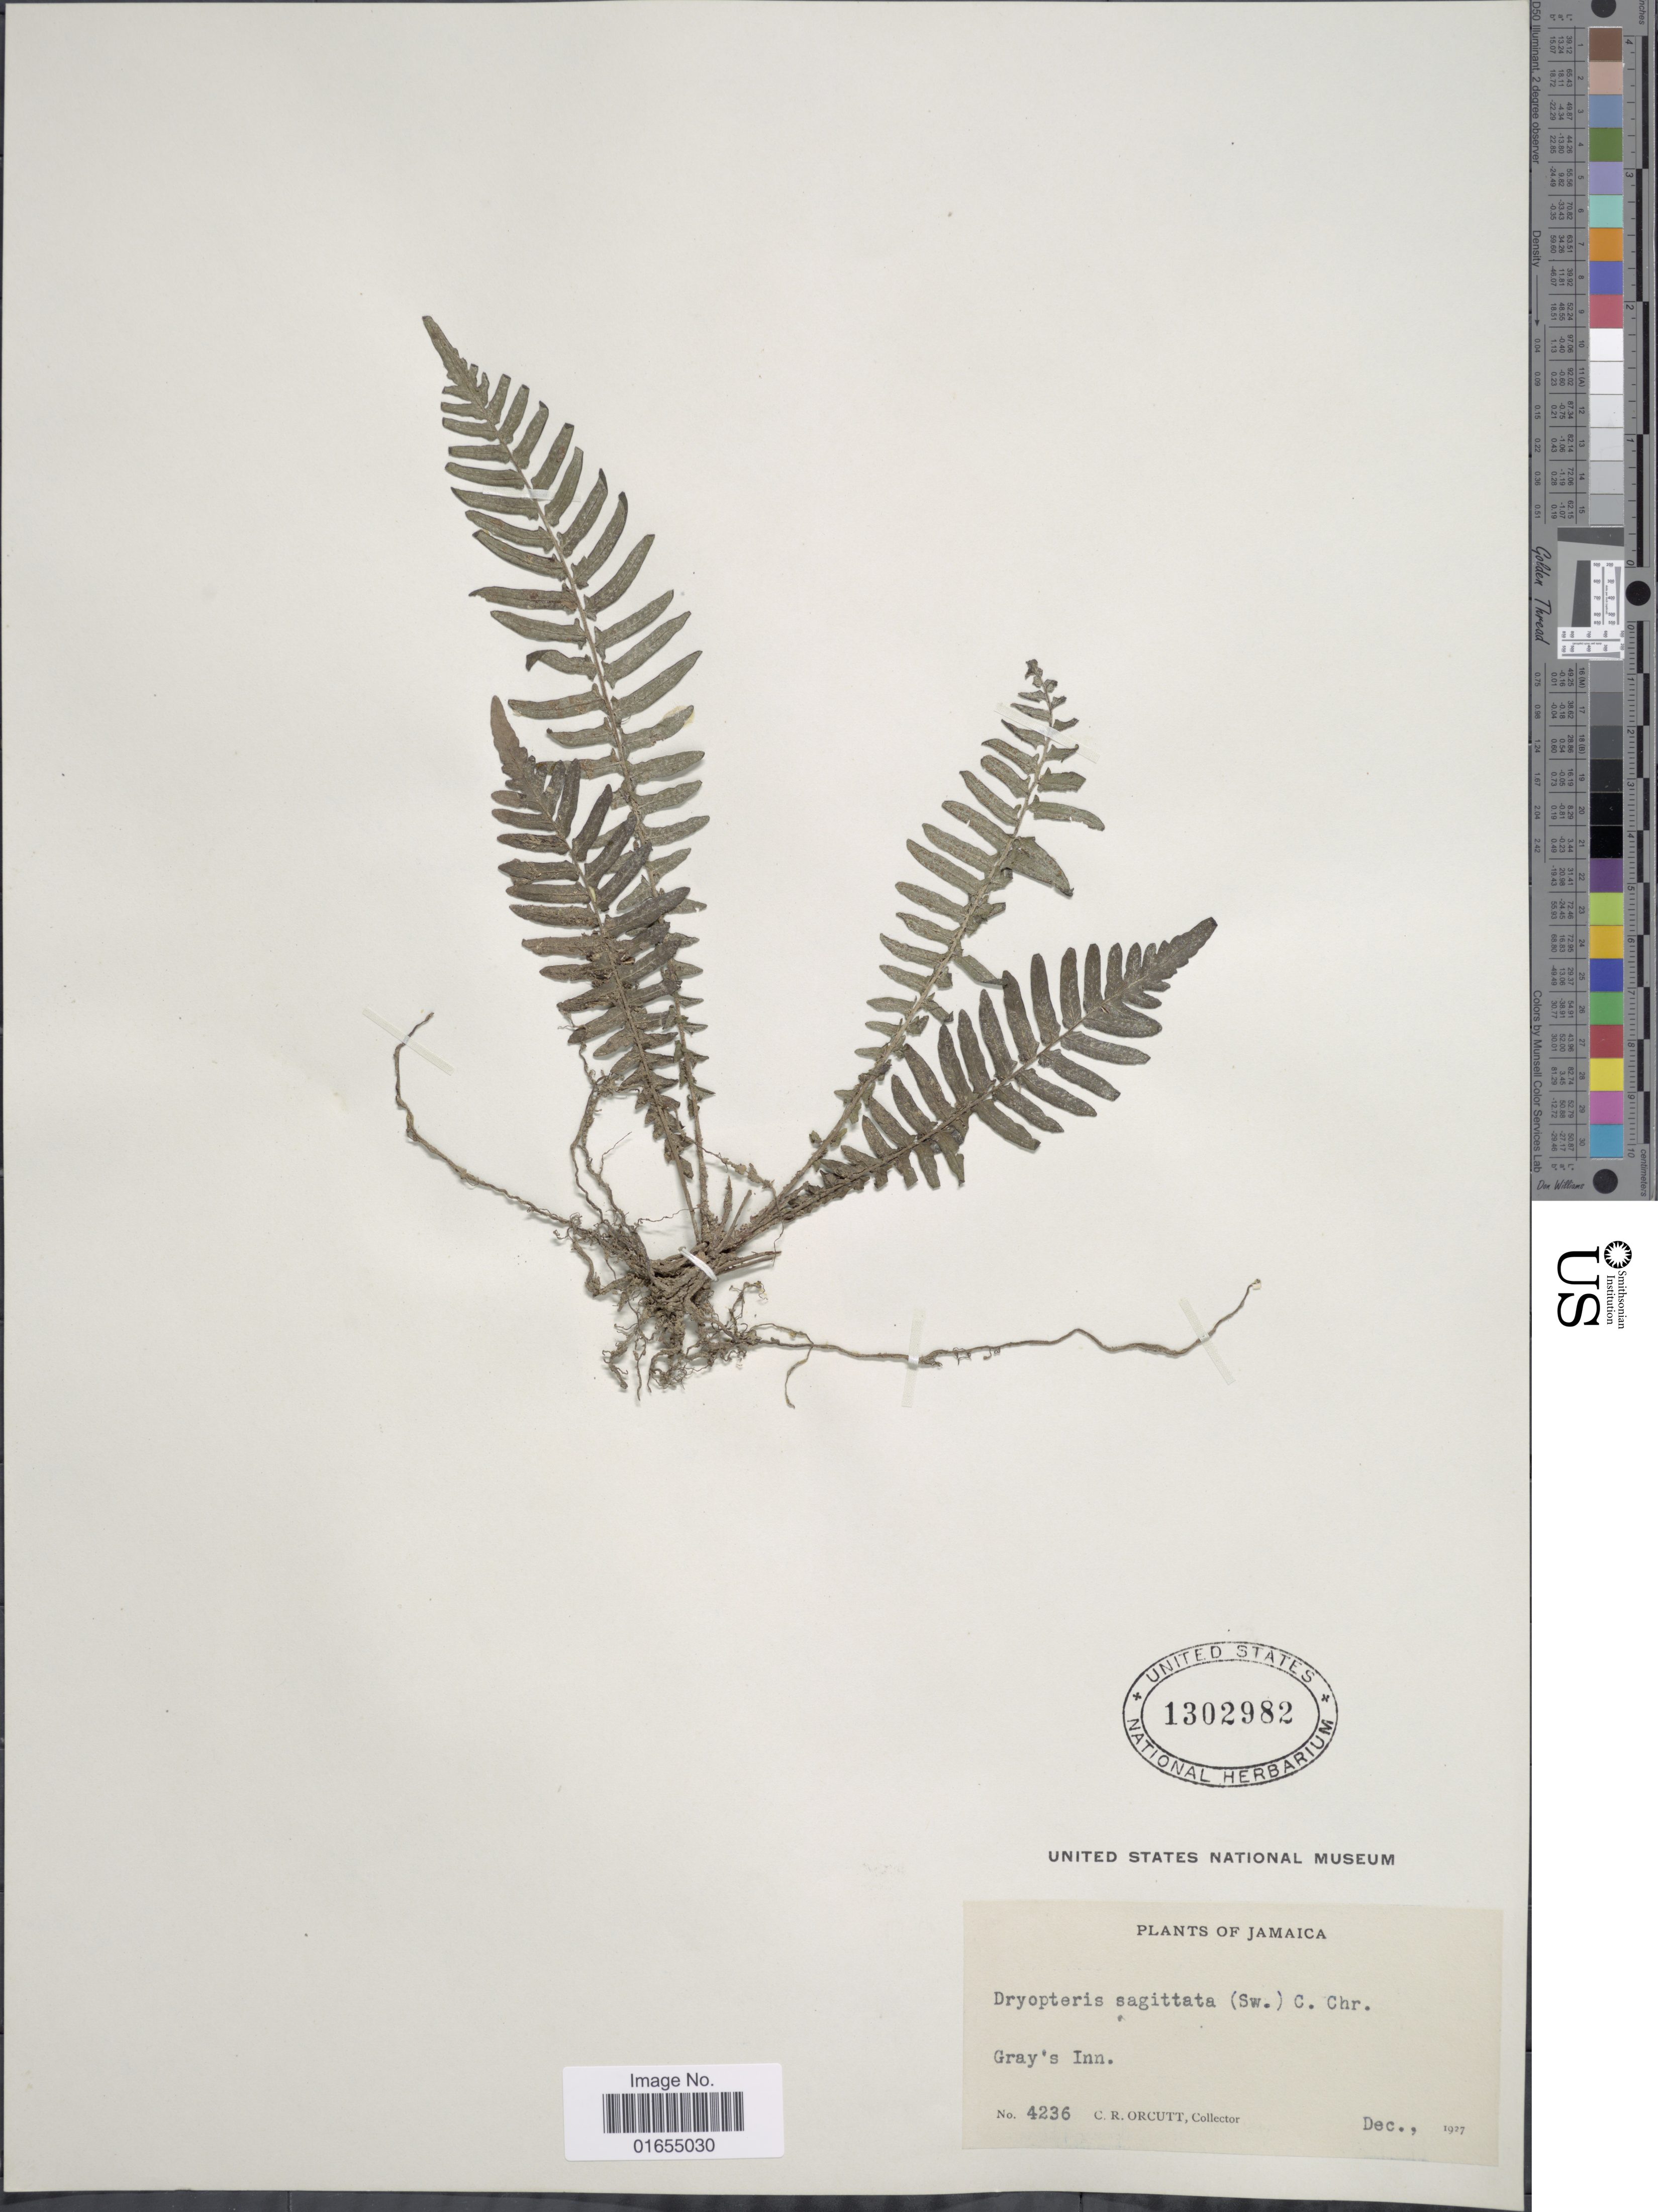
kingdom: Plantae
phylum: Tracheophyta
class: Polypodiopsida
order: Polypodiales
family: Thelypteridaceae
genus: Goniopteris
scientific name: Goniopteris sagittata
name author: (Sw.) Pic. Serm.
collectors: C. R. Orcutt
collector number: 4236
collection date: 1927-12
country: Jamaica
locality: Gray's Inn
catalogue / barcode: US 1302982